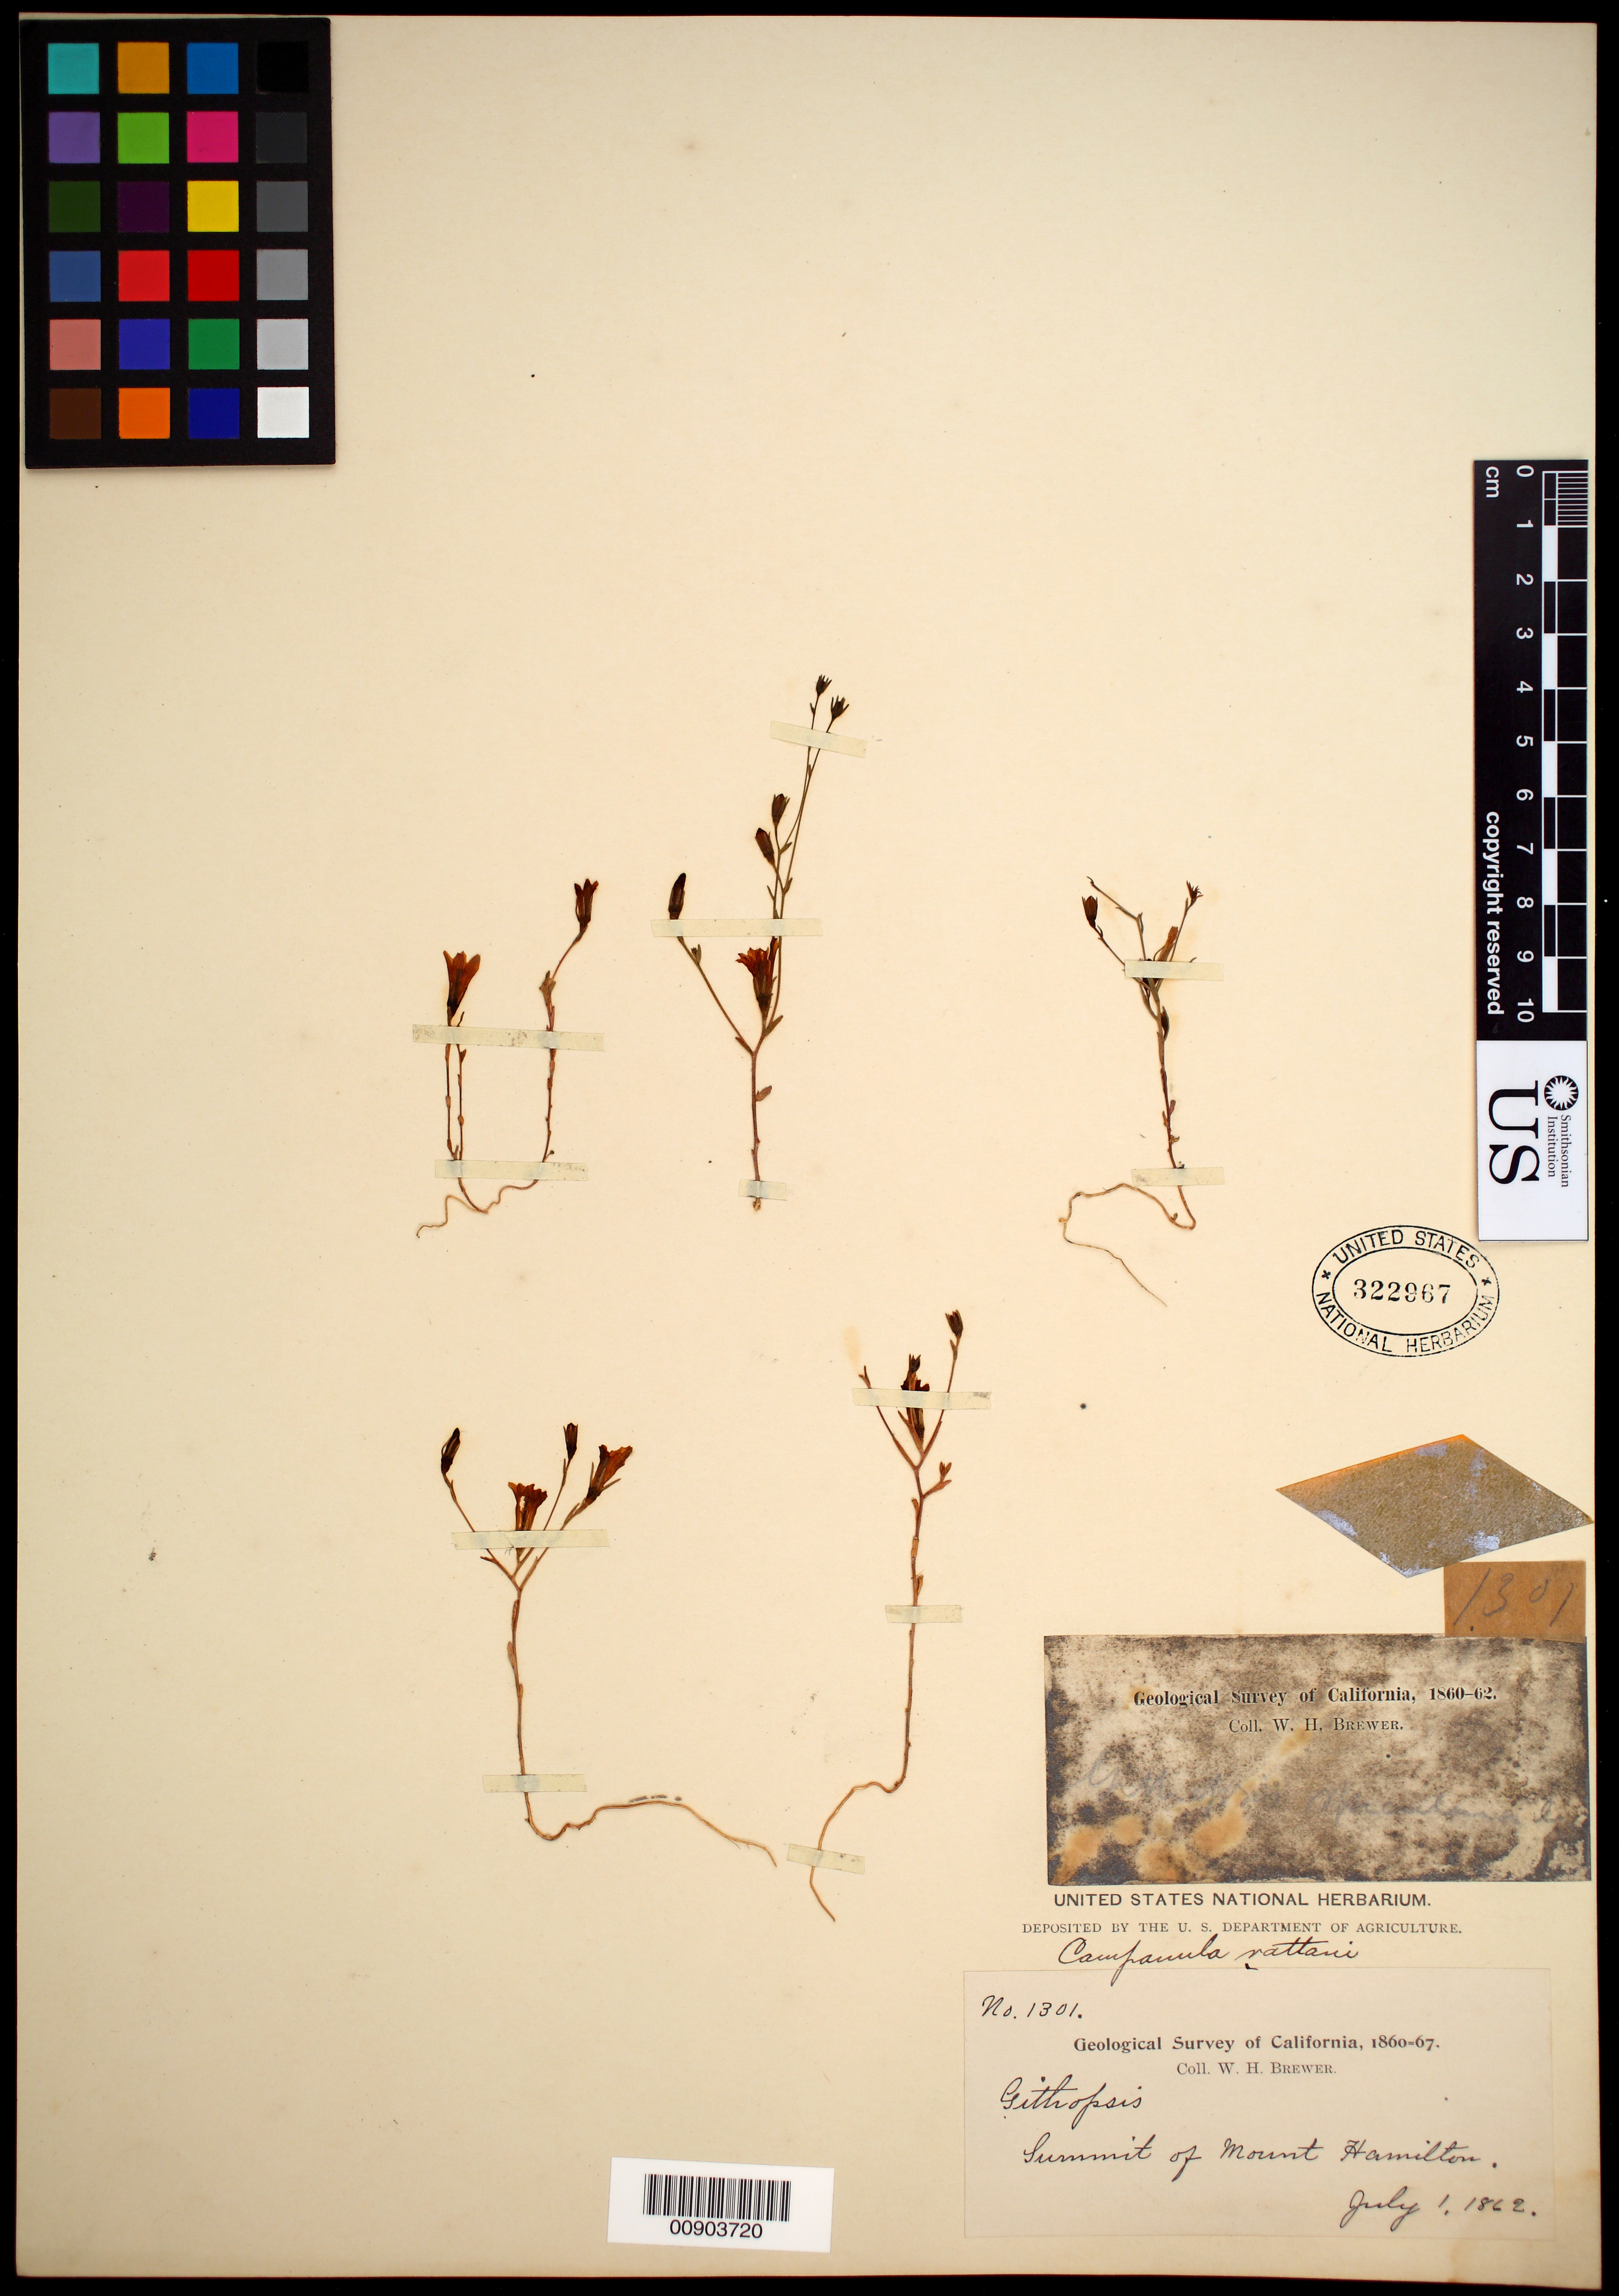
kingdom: Plantae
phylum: Tracheophyta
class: Magnoliopsida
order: Asterales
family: Campanulaceae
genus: Campanula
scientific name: Campanula exigua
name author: Rattan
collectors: W. H. Brewer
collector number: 1301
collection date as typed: July 1, 1862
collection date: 1862-07-01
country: United States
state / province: California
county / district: Stanislaus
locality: Summit of Mount Hamilton.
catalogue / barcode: US 322967